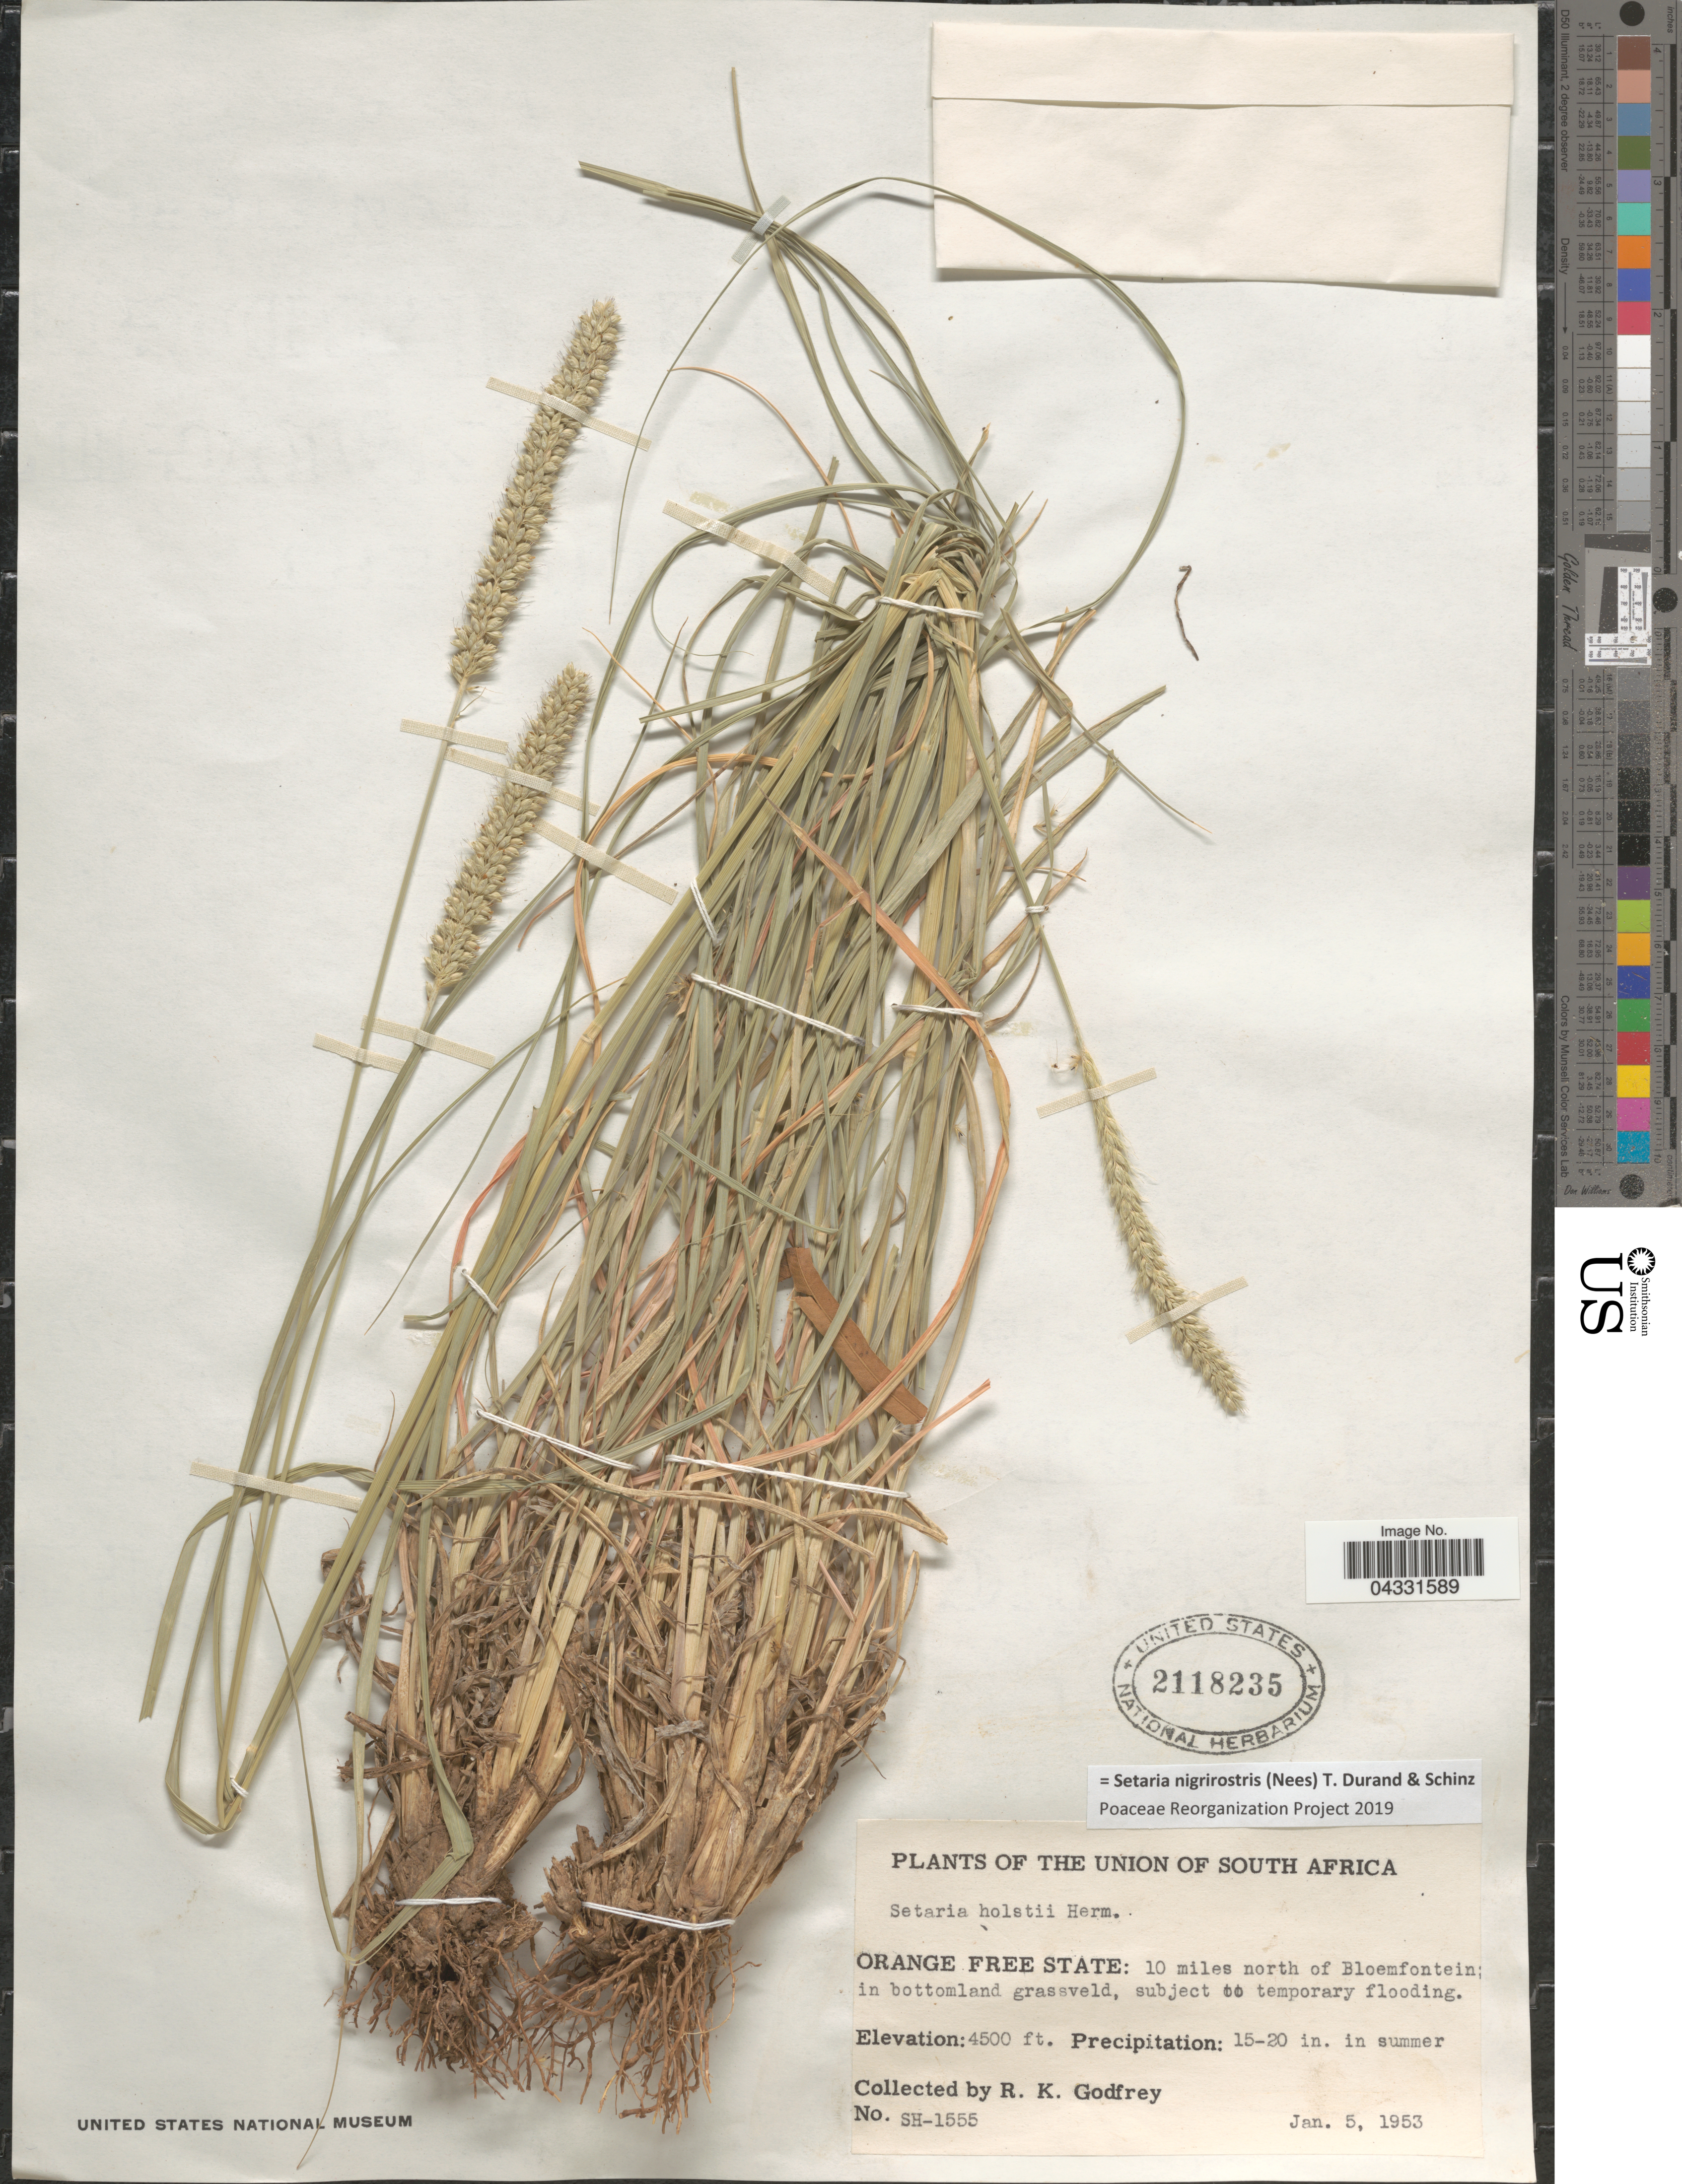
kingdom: Plantae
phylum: Tracheophyta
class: Liliopsida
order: Poales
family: Poaceae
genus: Setaria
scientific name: Setaria nigrirostris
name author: (Nees) Durand & Schinz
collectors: R. K. Godfrey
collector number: SH-1555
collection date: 1953-01-05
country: South Africa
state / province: Free State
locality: Union of South Africa. Orange Free State: 10 miles north of Bloemfontein; in bottomland grassveld, subject to temporary flooding.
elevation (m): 1372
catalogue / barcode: US 2118235